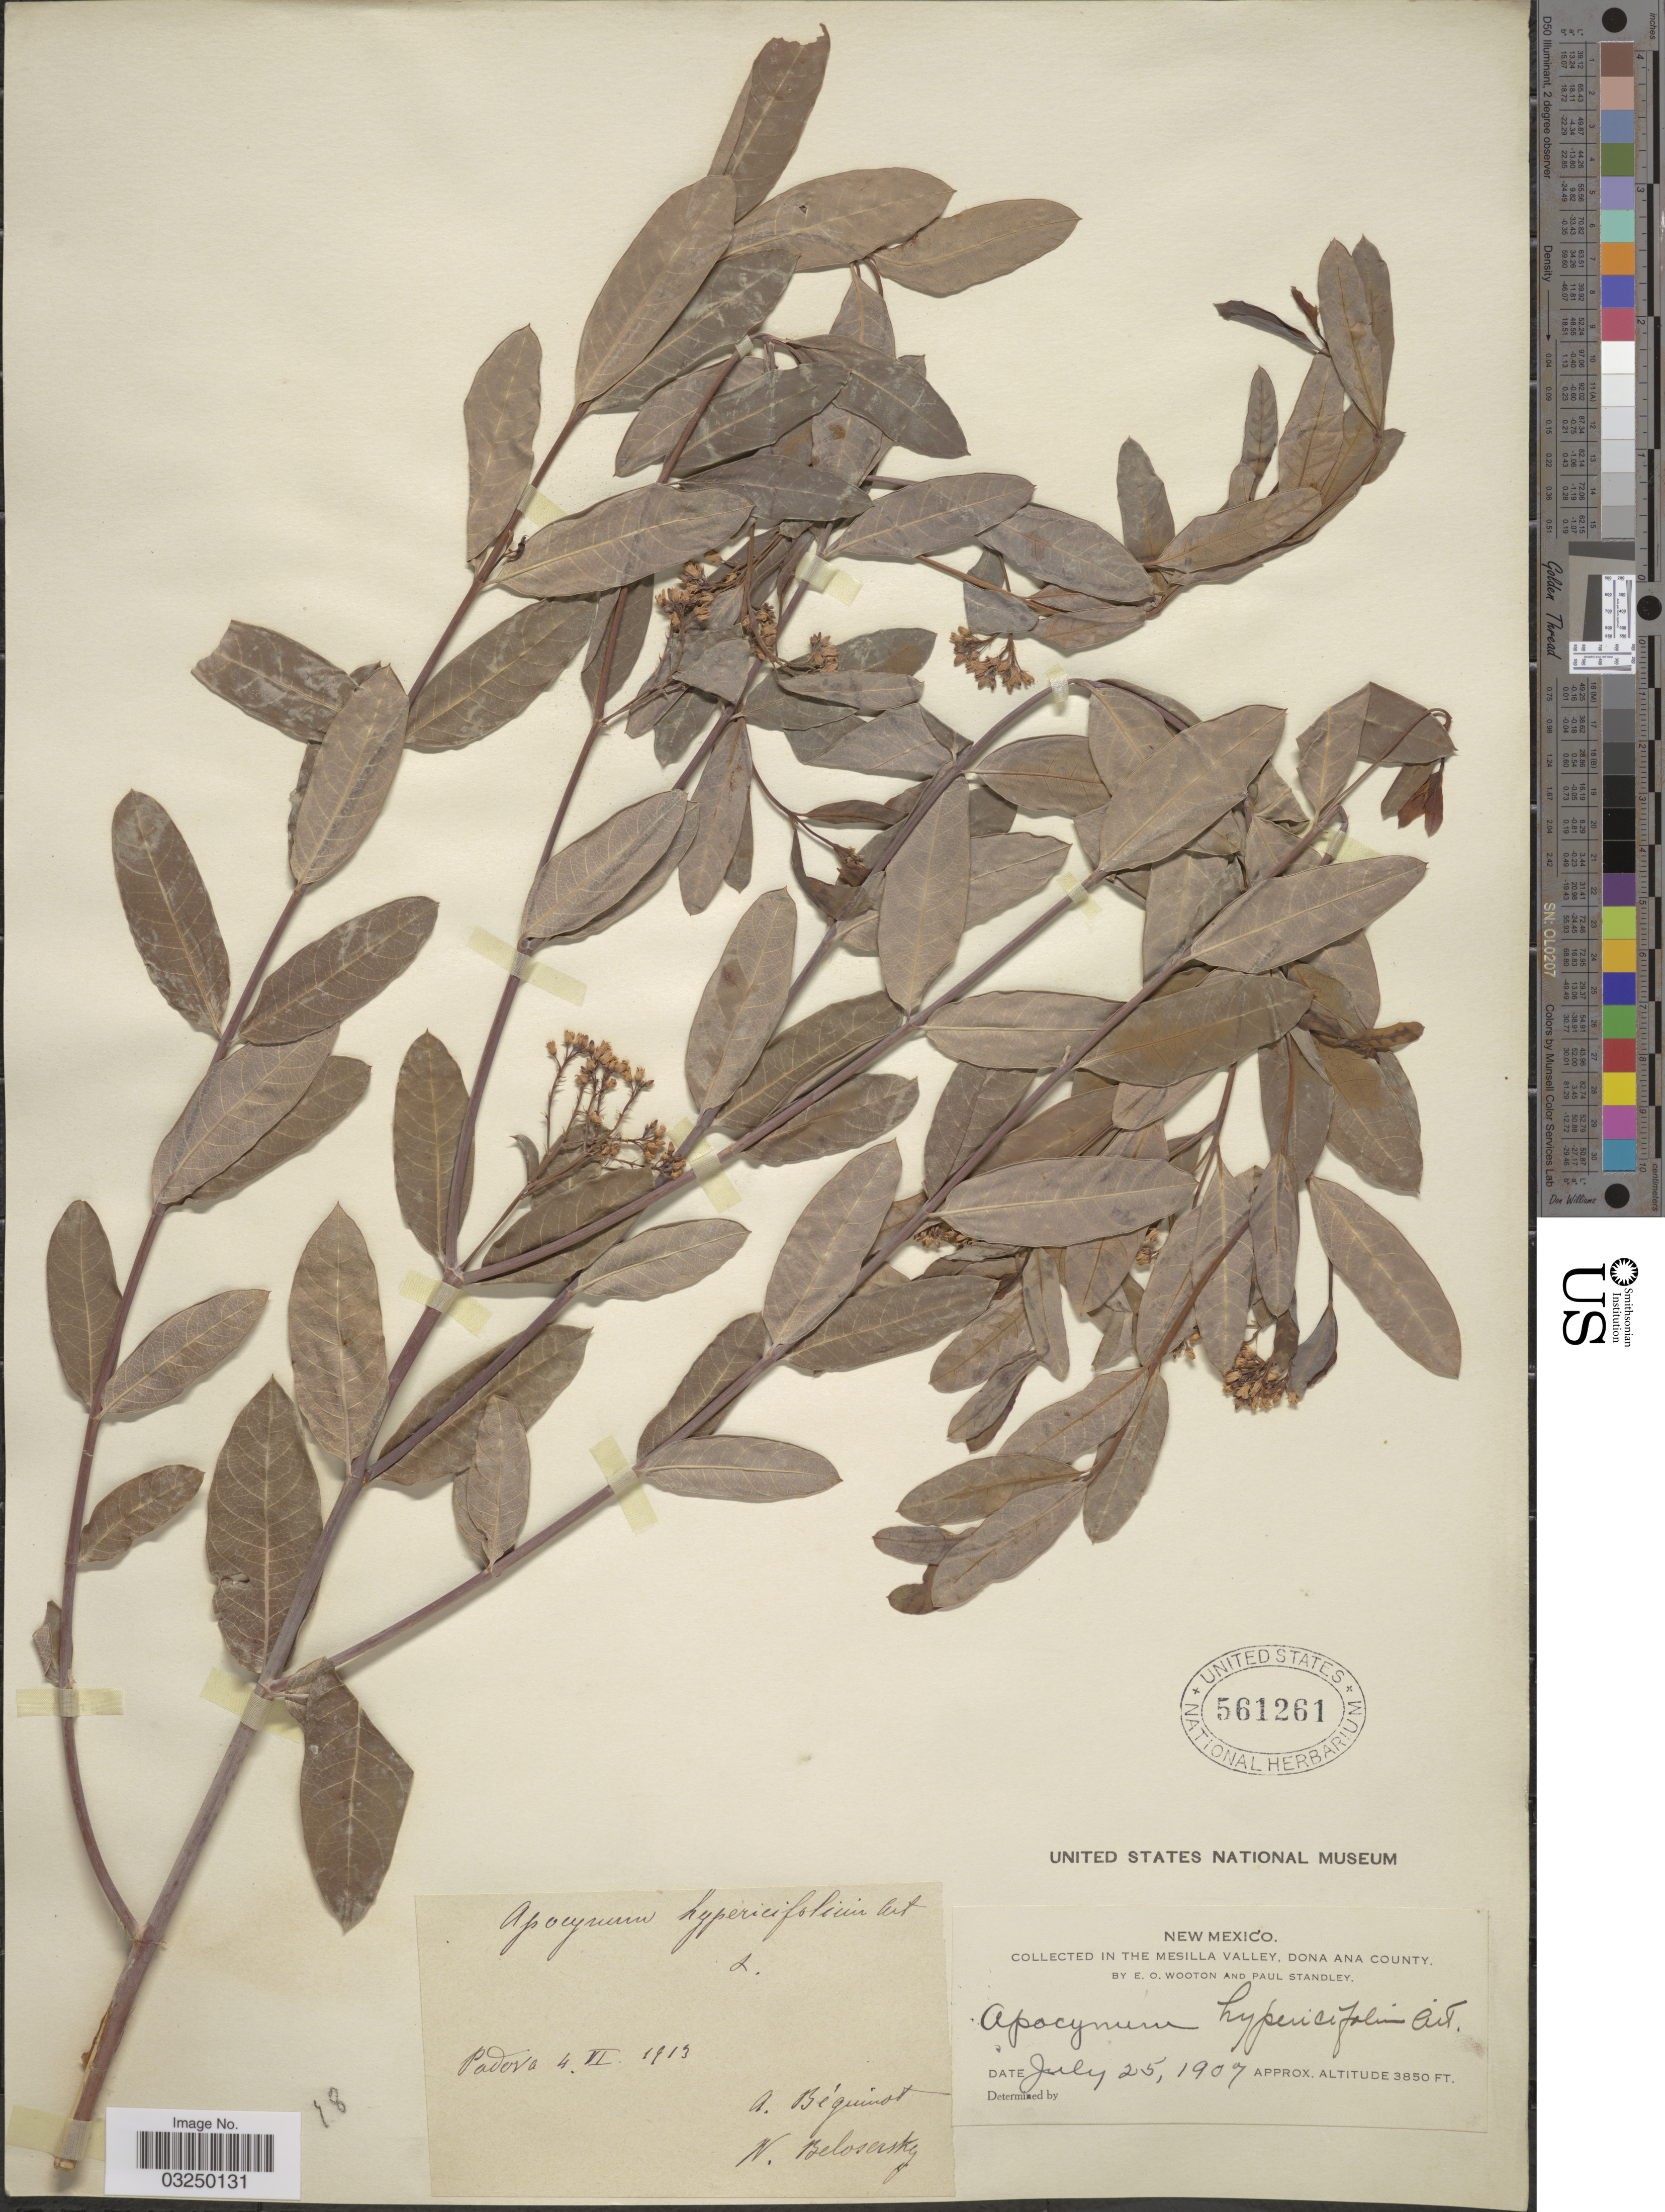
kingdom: Plantae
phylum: Tracheophyta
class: Magnoliopsida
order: Gentianales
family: Apocynaceae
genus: Apocynum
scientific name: Apocynum sibiricum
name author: Jacq.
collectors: E. O. Wooton & P. C. Standley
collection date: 1907-07-25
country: United States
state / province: New Mexico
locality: The Mesilla Valley, Dona Ana County.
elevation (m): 1173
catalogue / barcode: US 561261